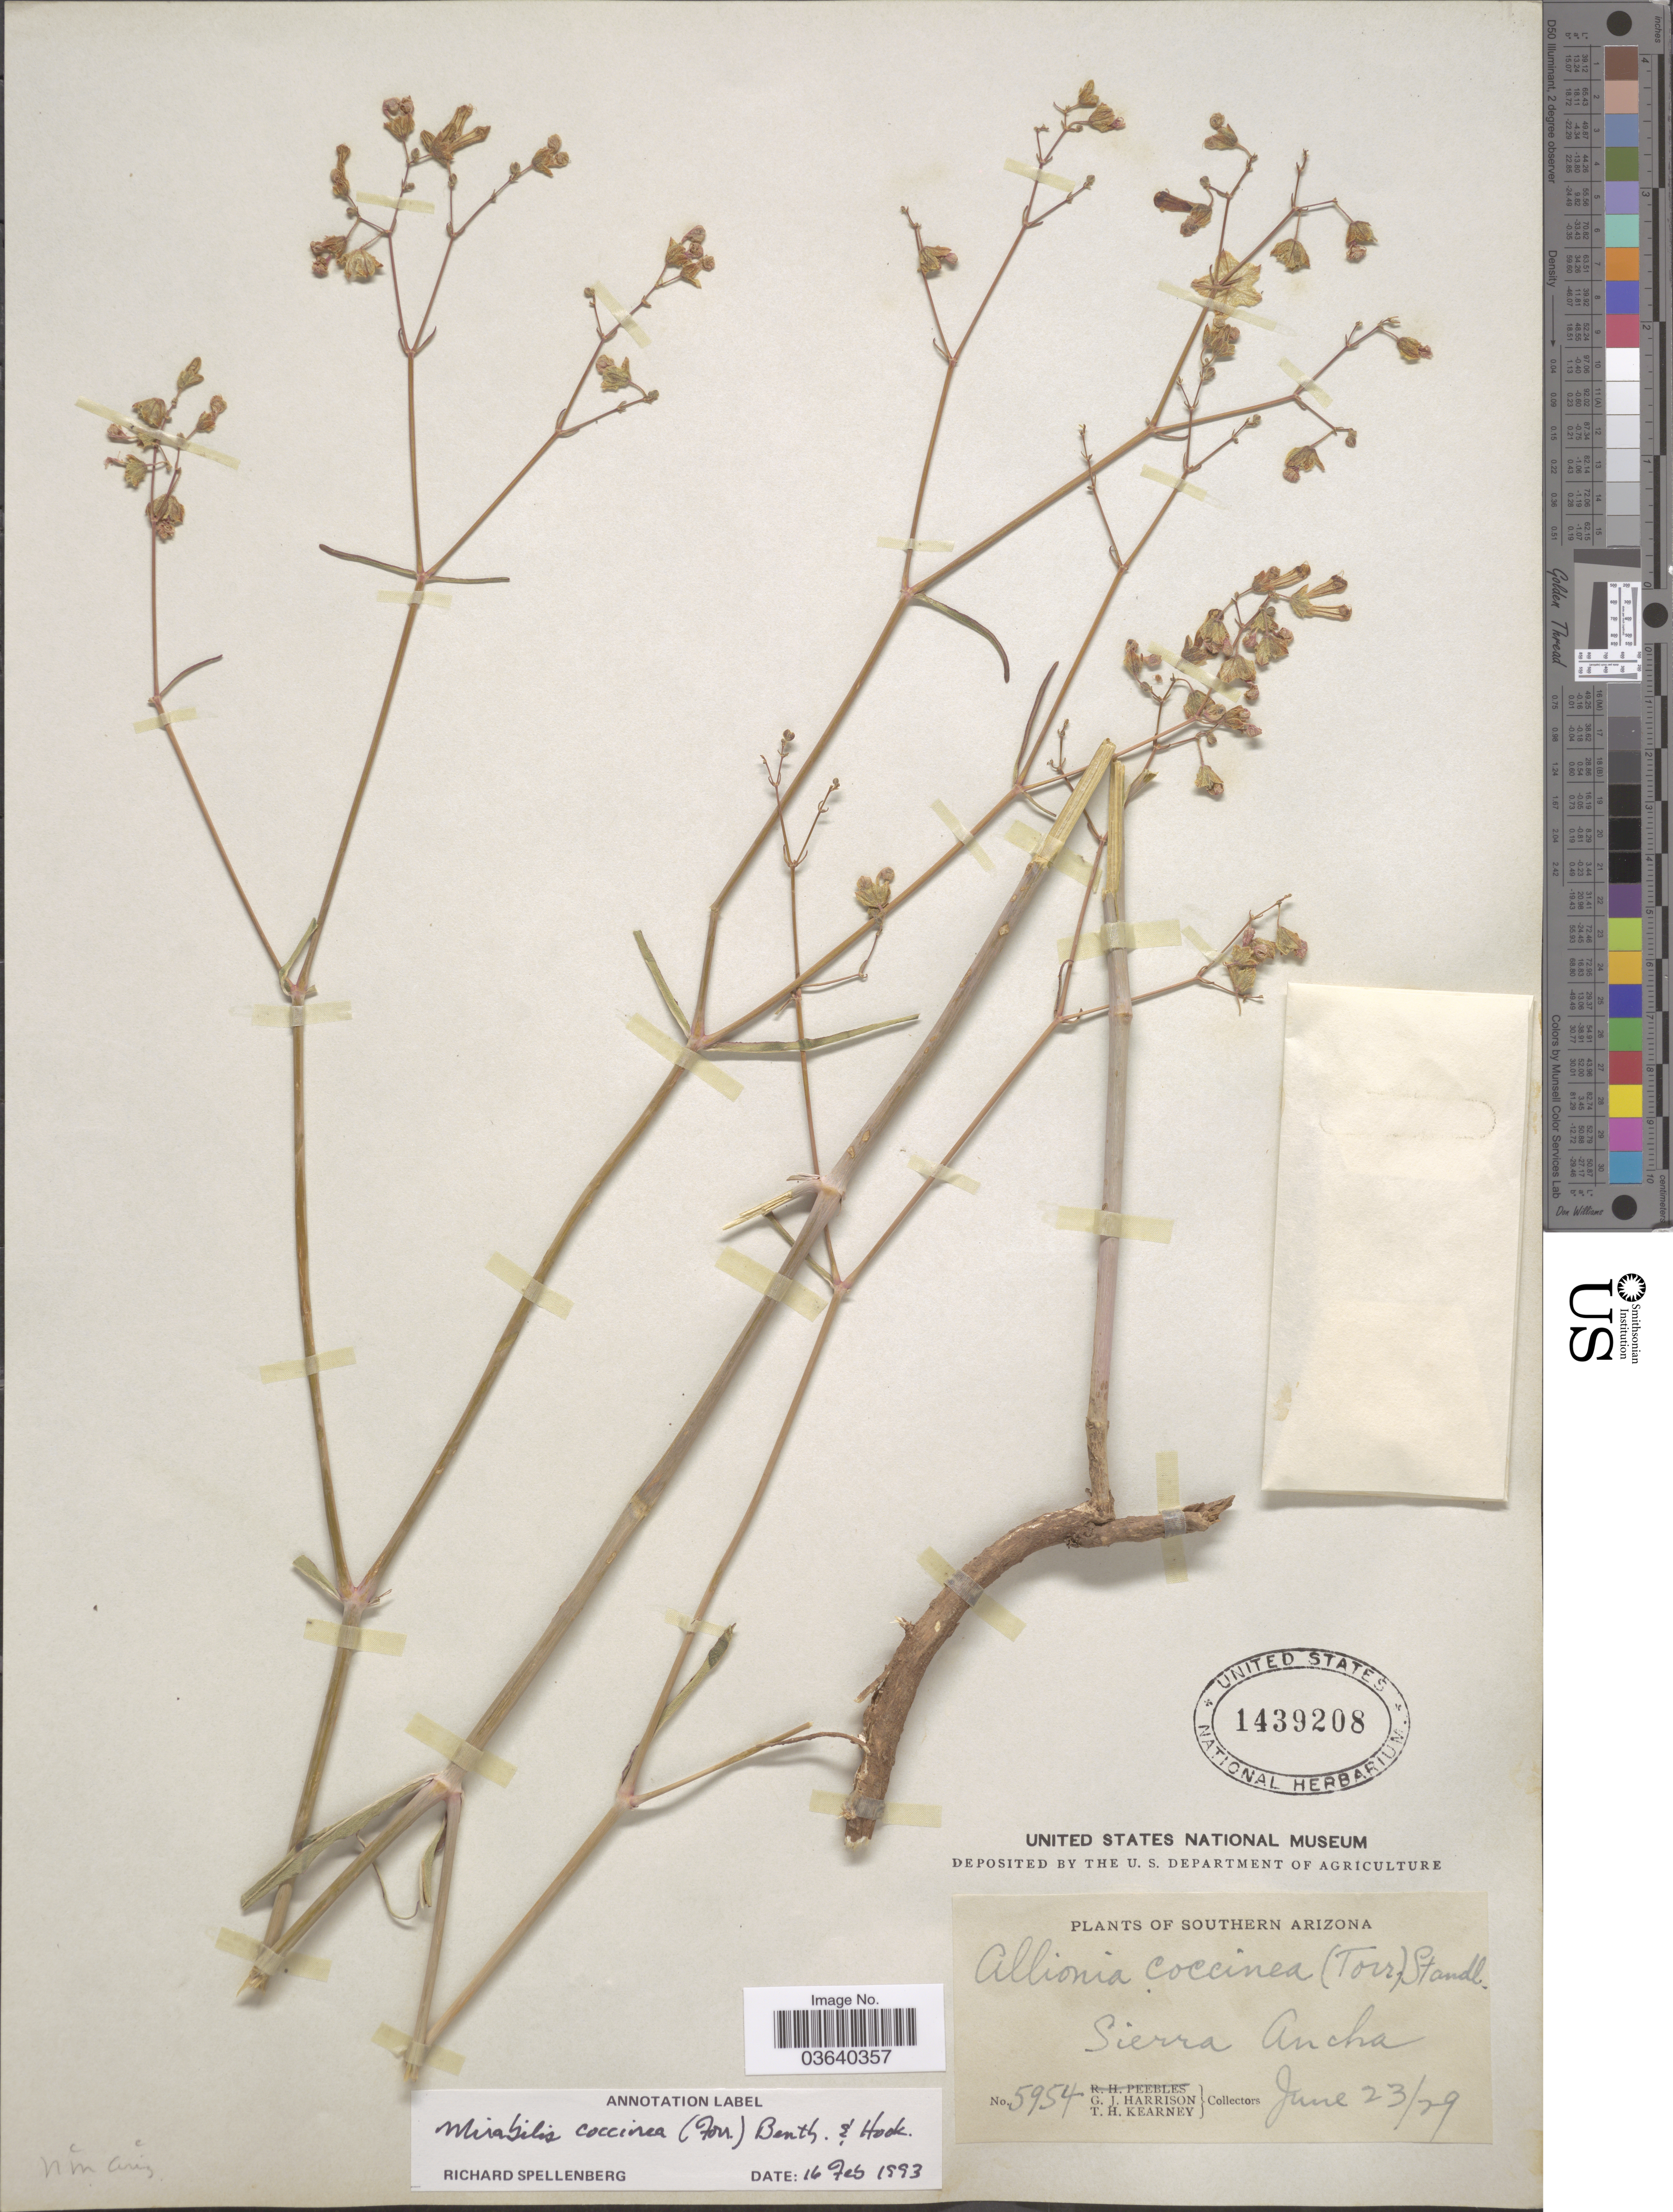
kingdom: Plantae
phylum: Tracheophyta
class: Magnoliopsida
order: Caryophyllales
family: Nyctaginaceae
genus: Mirabilis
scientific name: Mirabilis coccinea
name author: (Torr.) Benth. & Hook. f.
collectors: G. J. Harrison & T. H. Kearney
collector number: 5954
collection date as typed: Transcribed d/m/y: 23/6/29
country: United States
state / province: Arizona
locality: Southern Arizona. Sierra Ancha.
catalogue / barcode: US 1439208